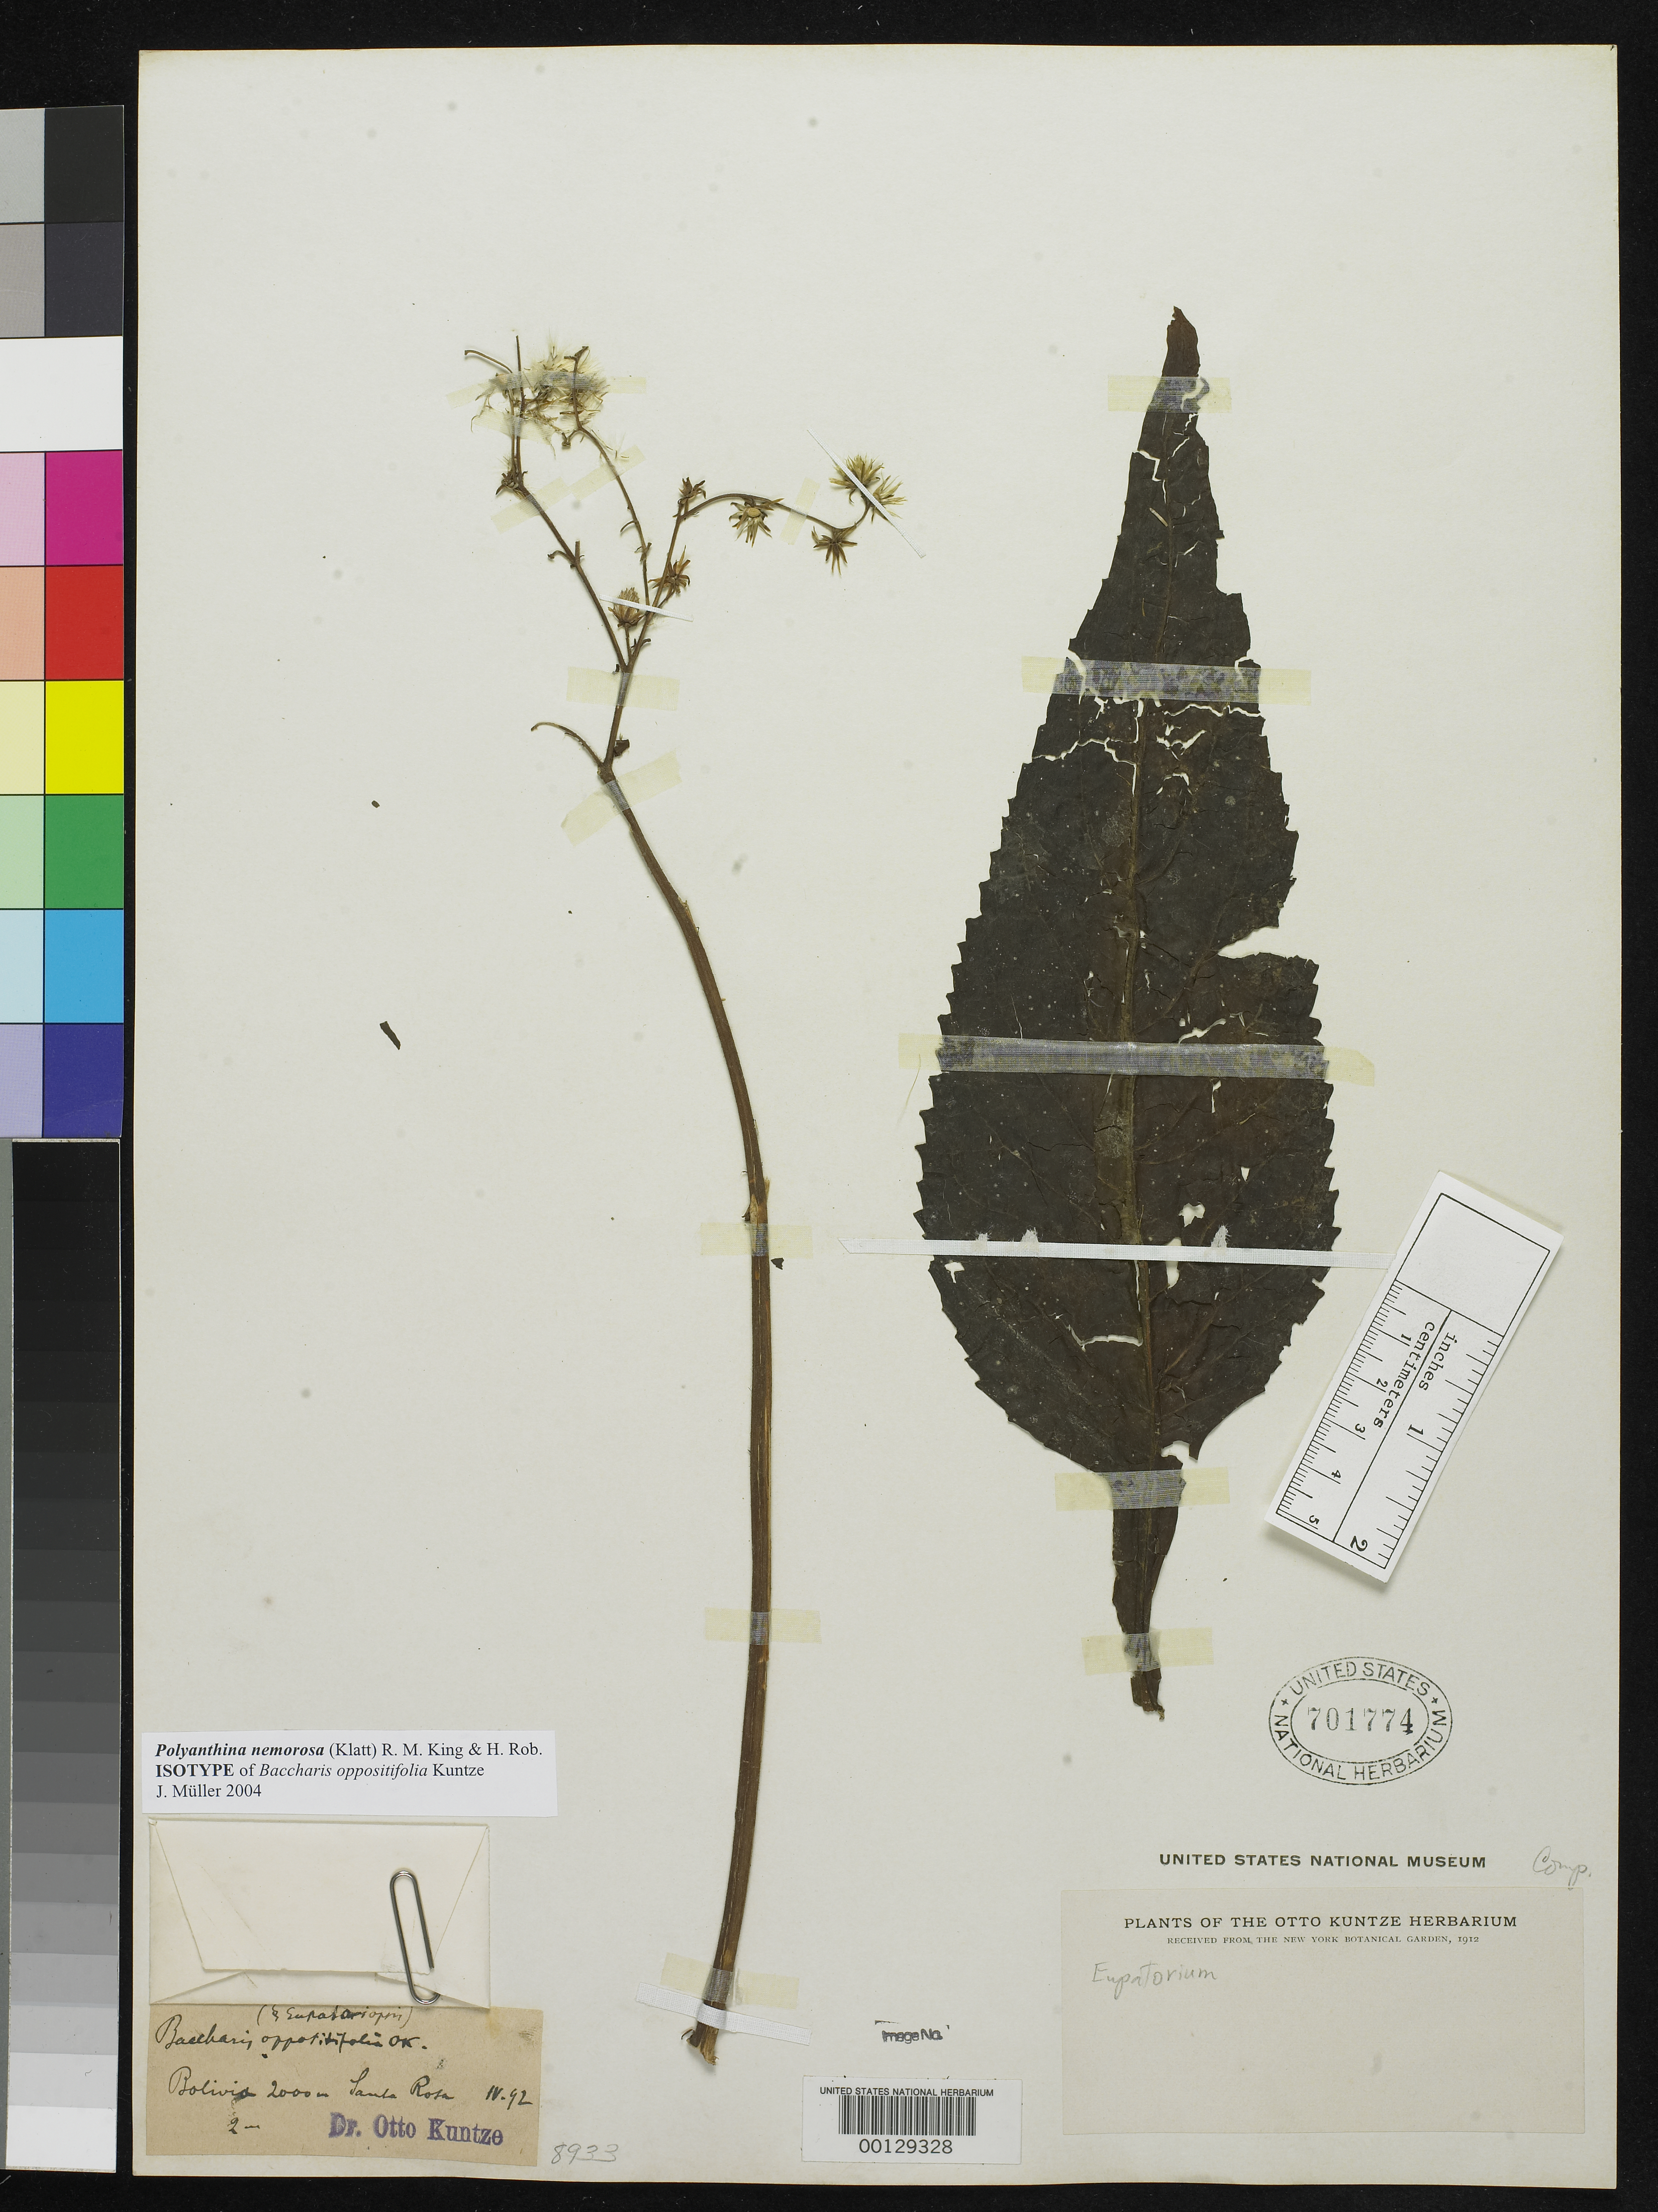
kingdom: Plantae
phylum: Tracheophyta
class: Magnoliopsida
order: Asterales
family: Asteraceae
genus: Baccharis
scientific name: Baccharis oppositifolia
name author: Kuntze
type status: Isotype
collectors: C.E.O. Kuntze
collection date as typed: Apr. 1892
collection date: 1892-04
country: Bolivia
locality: Santa Rosa.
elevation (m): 2000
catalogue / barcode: US 701774